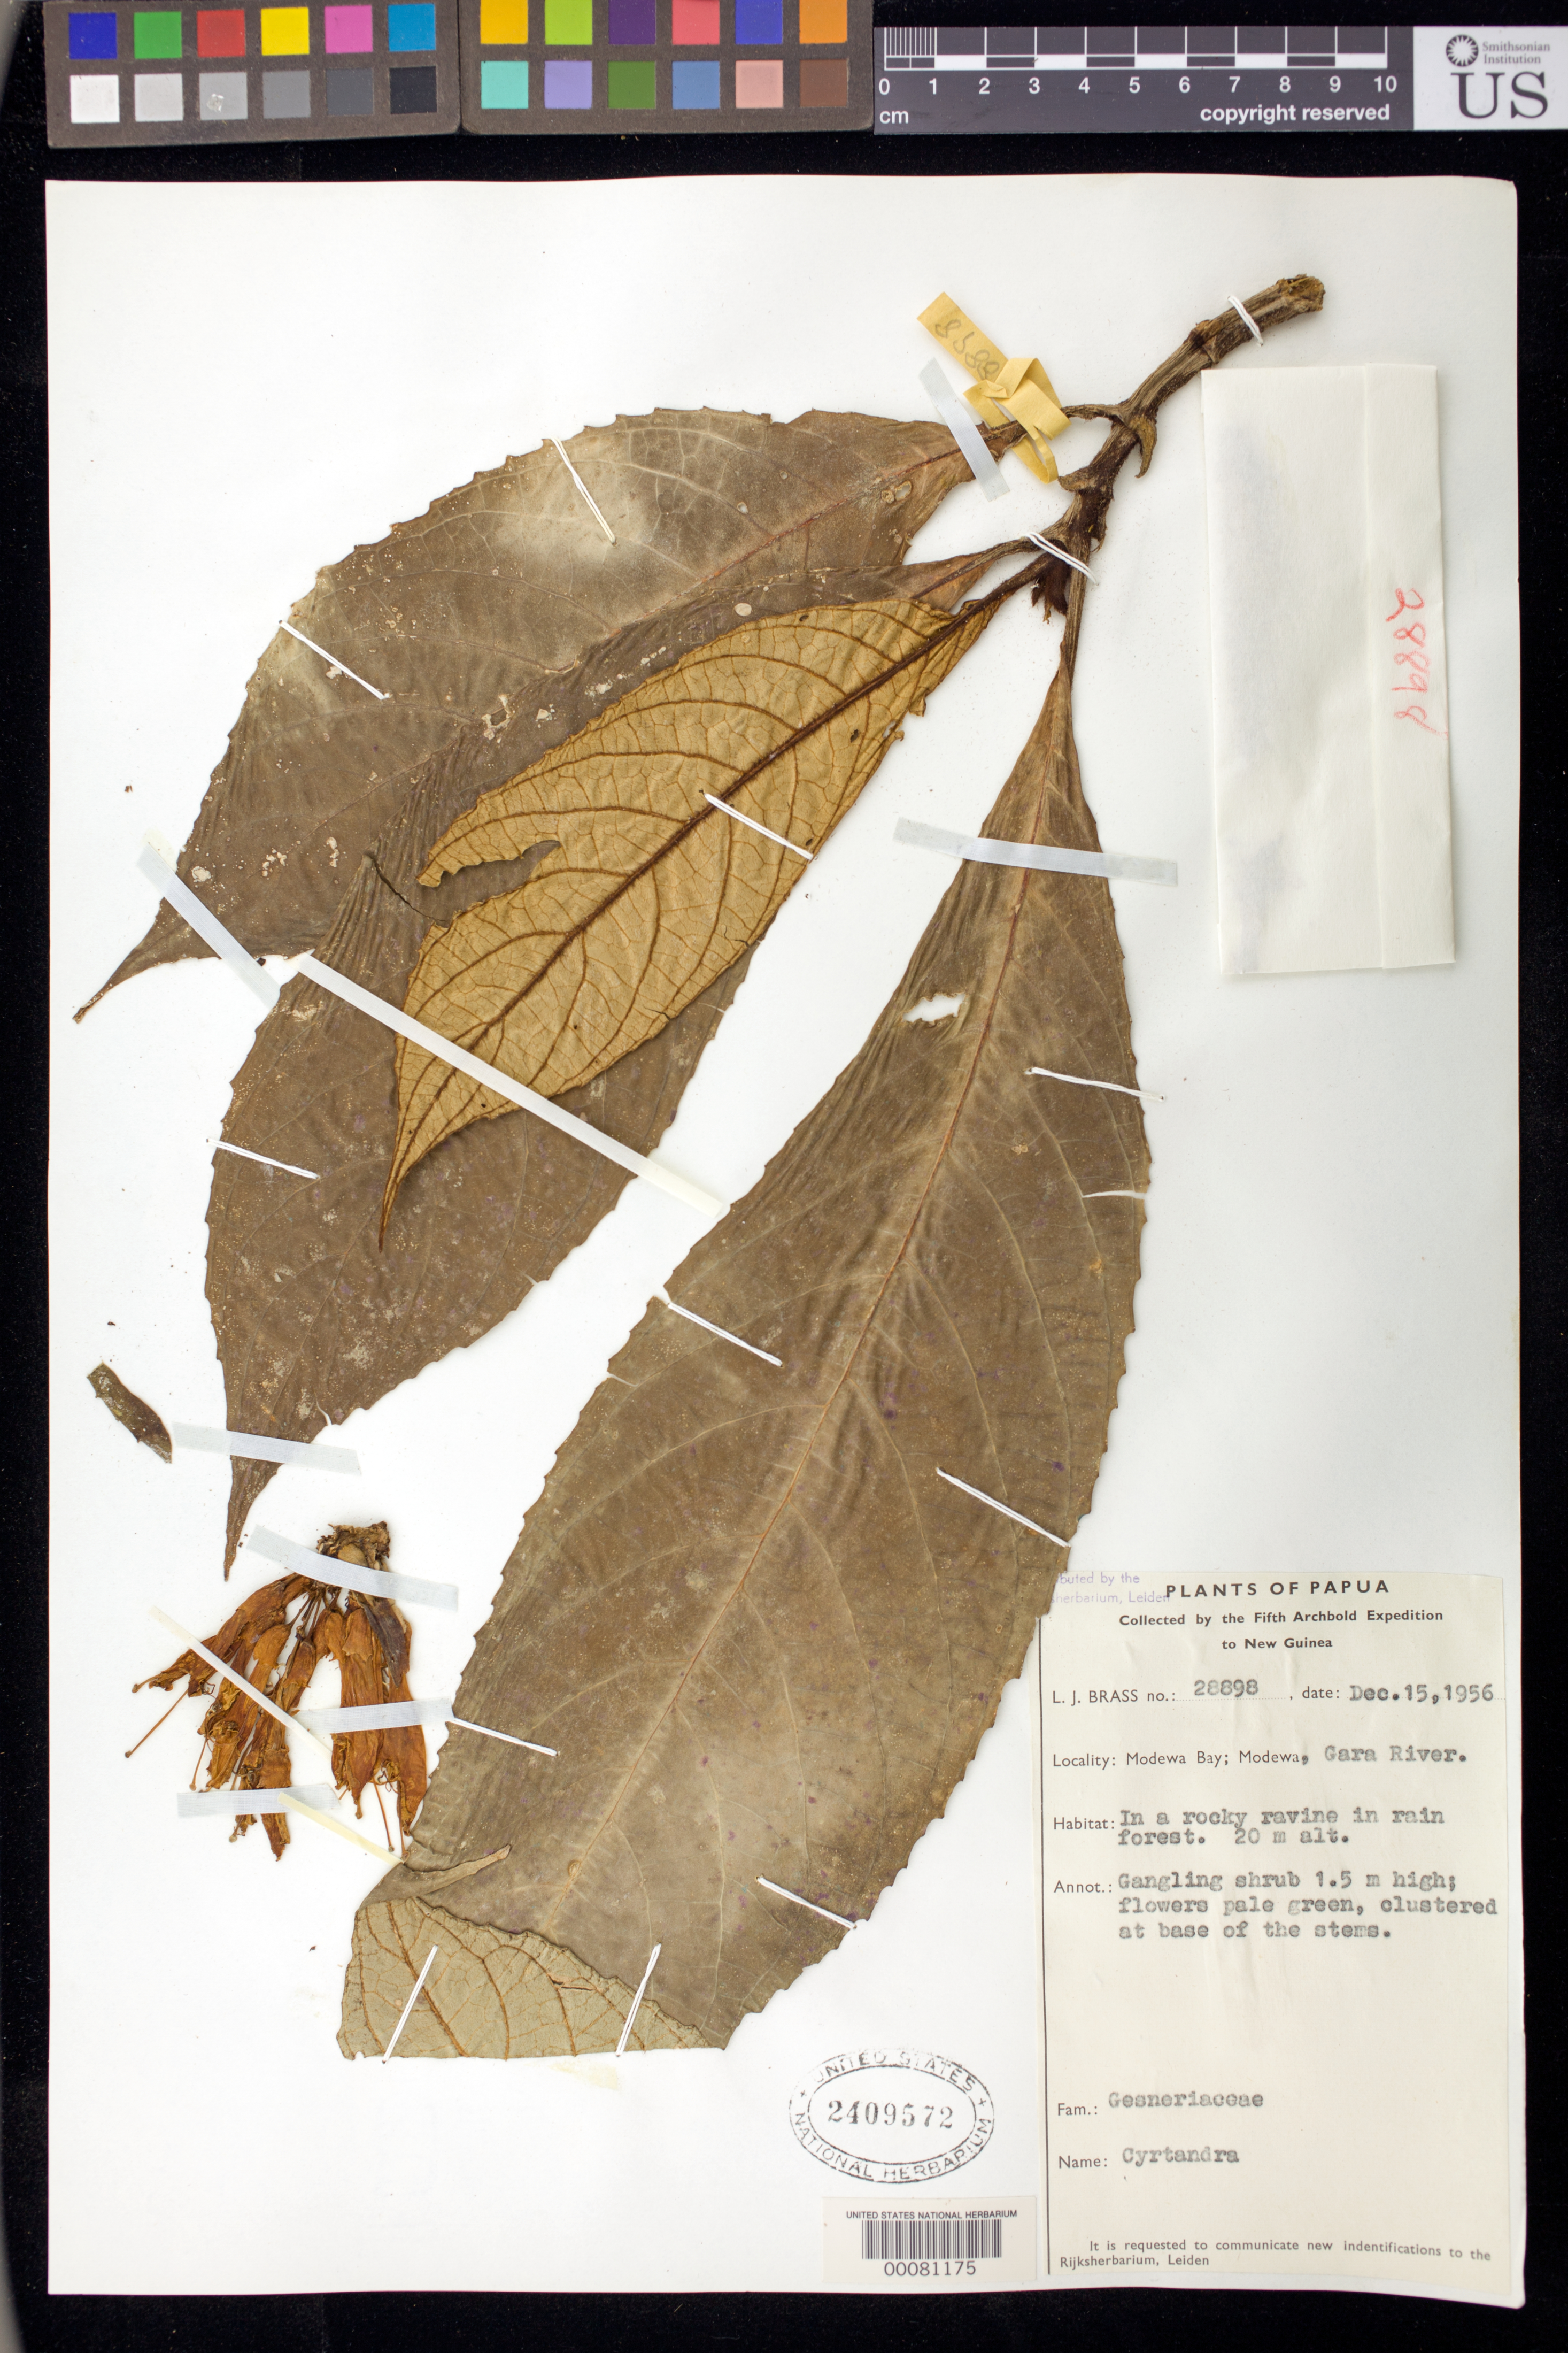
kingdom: Plantae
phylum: Tracheophyta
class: Magnoliopsida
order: Lamiales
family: Gesneriaceae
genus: Cyrtandra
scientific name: Cyrtandra sp.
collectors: L. J. Brass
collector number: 28898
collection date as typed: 15 Dec 1956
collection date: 1956-12-15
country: Papua New Guinea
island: New Guinea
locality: Modewa bay, modewa, gara river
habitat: In a rocky ravine in rain forest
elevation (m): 20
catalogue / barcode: US 2409572